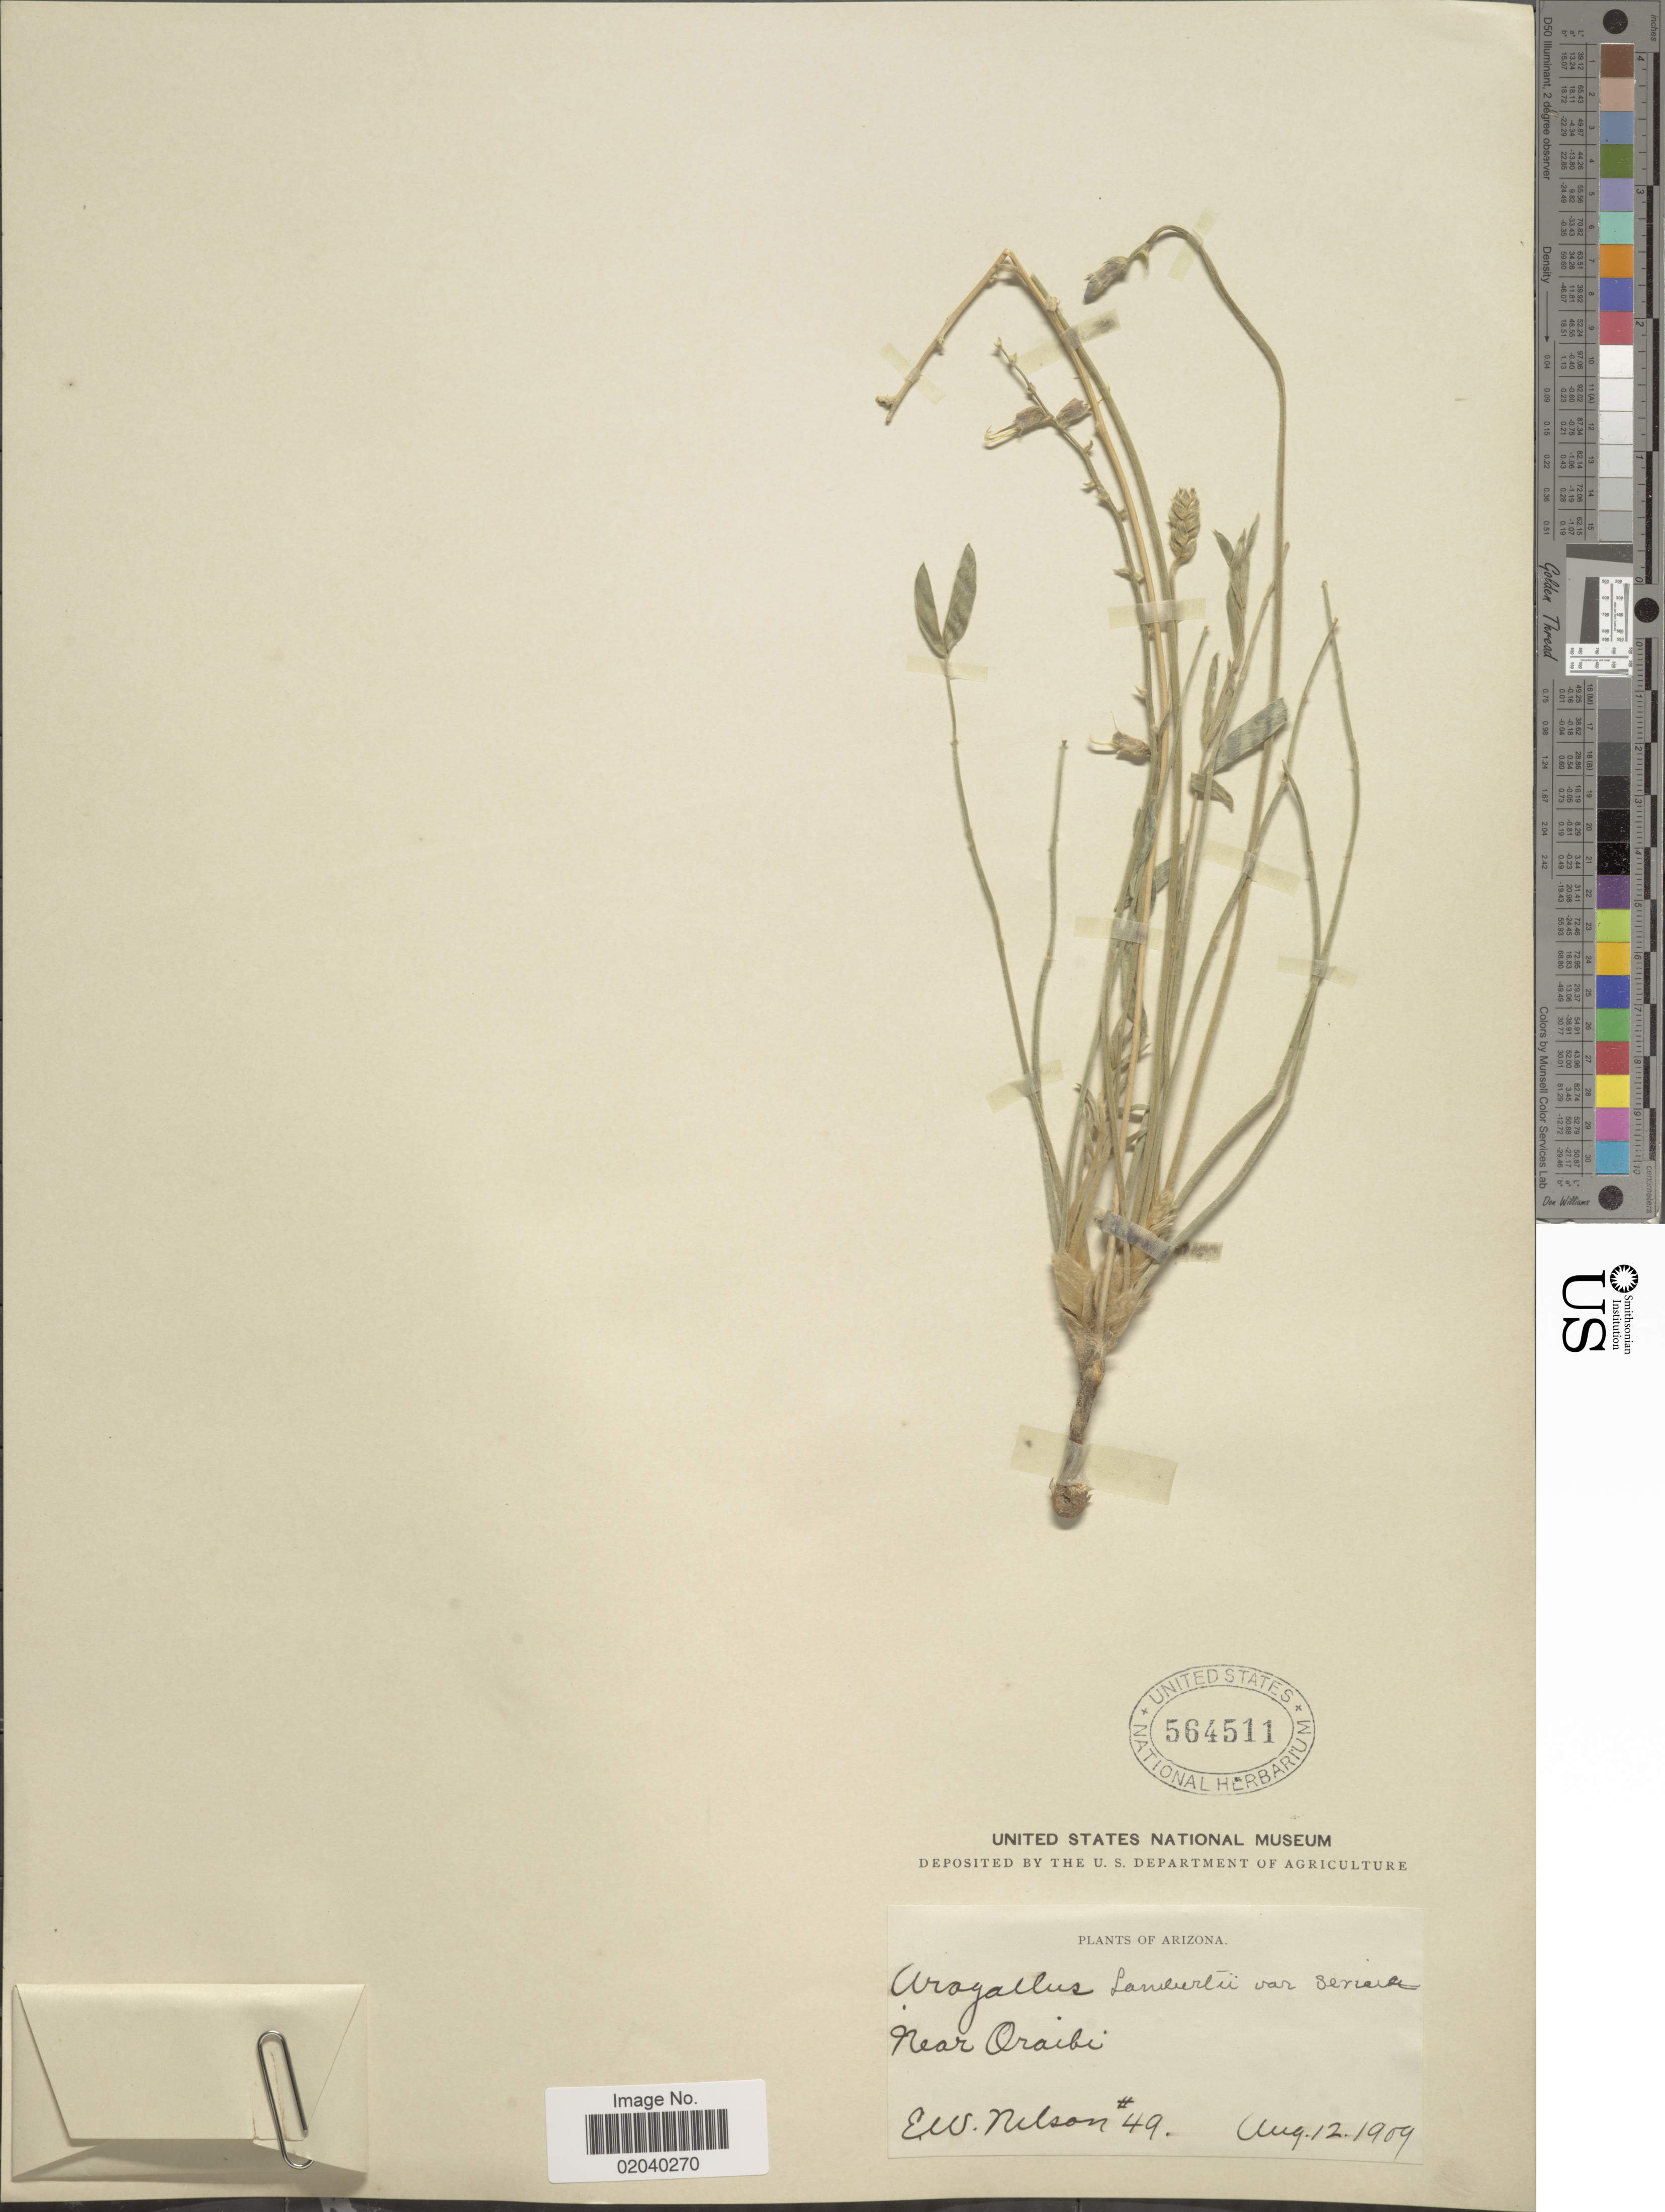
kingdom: Plantae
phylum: Tracheophyta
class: Magnoliopsida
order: Fabales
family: Fabaceae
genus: Oxytropis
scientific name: Oxytropis sericea var. sericea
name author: Nutt.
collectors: E. W. Nelson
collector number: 49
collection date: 1909-08-12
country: United States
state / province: Arizona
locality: Near Oraibi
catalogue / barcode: US 564511